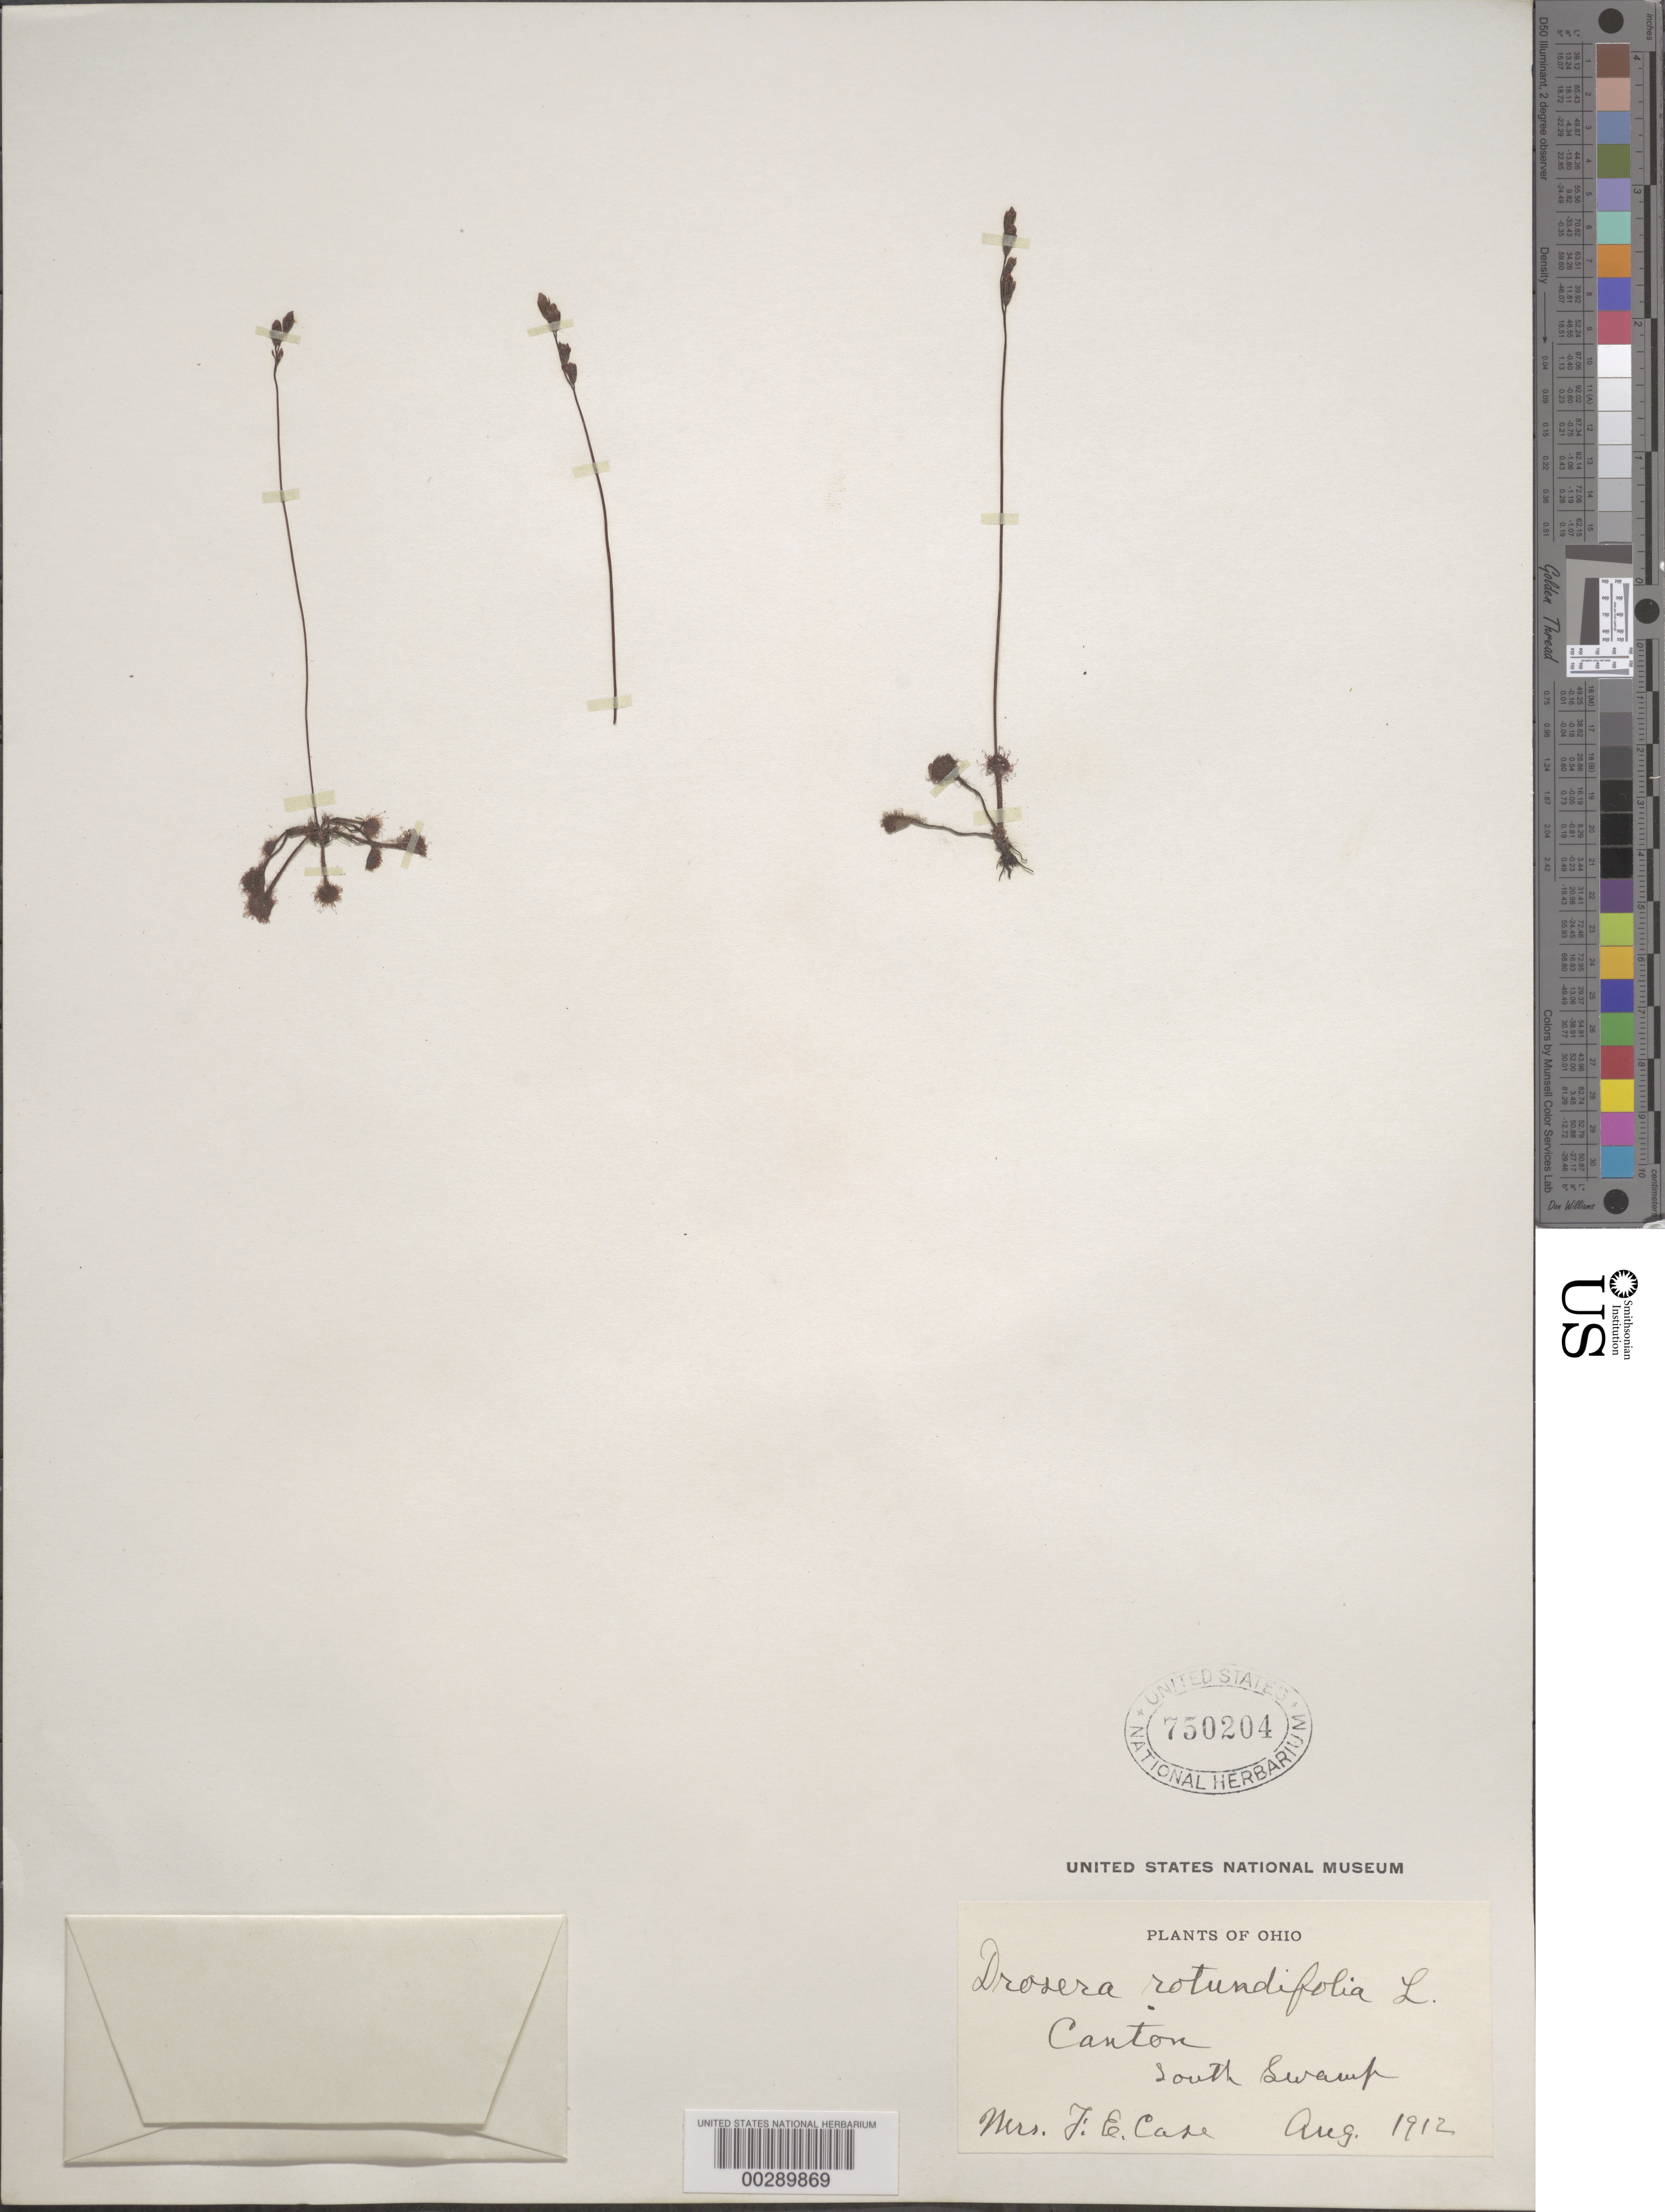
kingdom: Plantae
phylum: Tracheophyta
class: Magnoliopsida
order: Caryophyllales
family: Droseraceae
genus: Drosera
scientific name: Drosera rotundifolia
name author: L.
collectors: T. Case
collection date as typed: Aug 1912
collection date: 1912-08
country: United States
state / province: Ohio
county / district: Stark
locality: South swamp, Canton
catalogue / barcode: US 750204